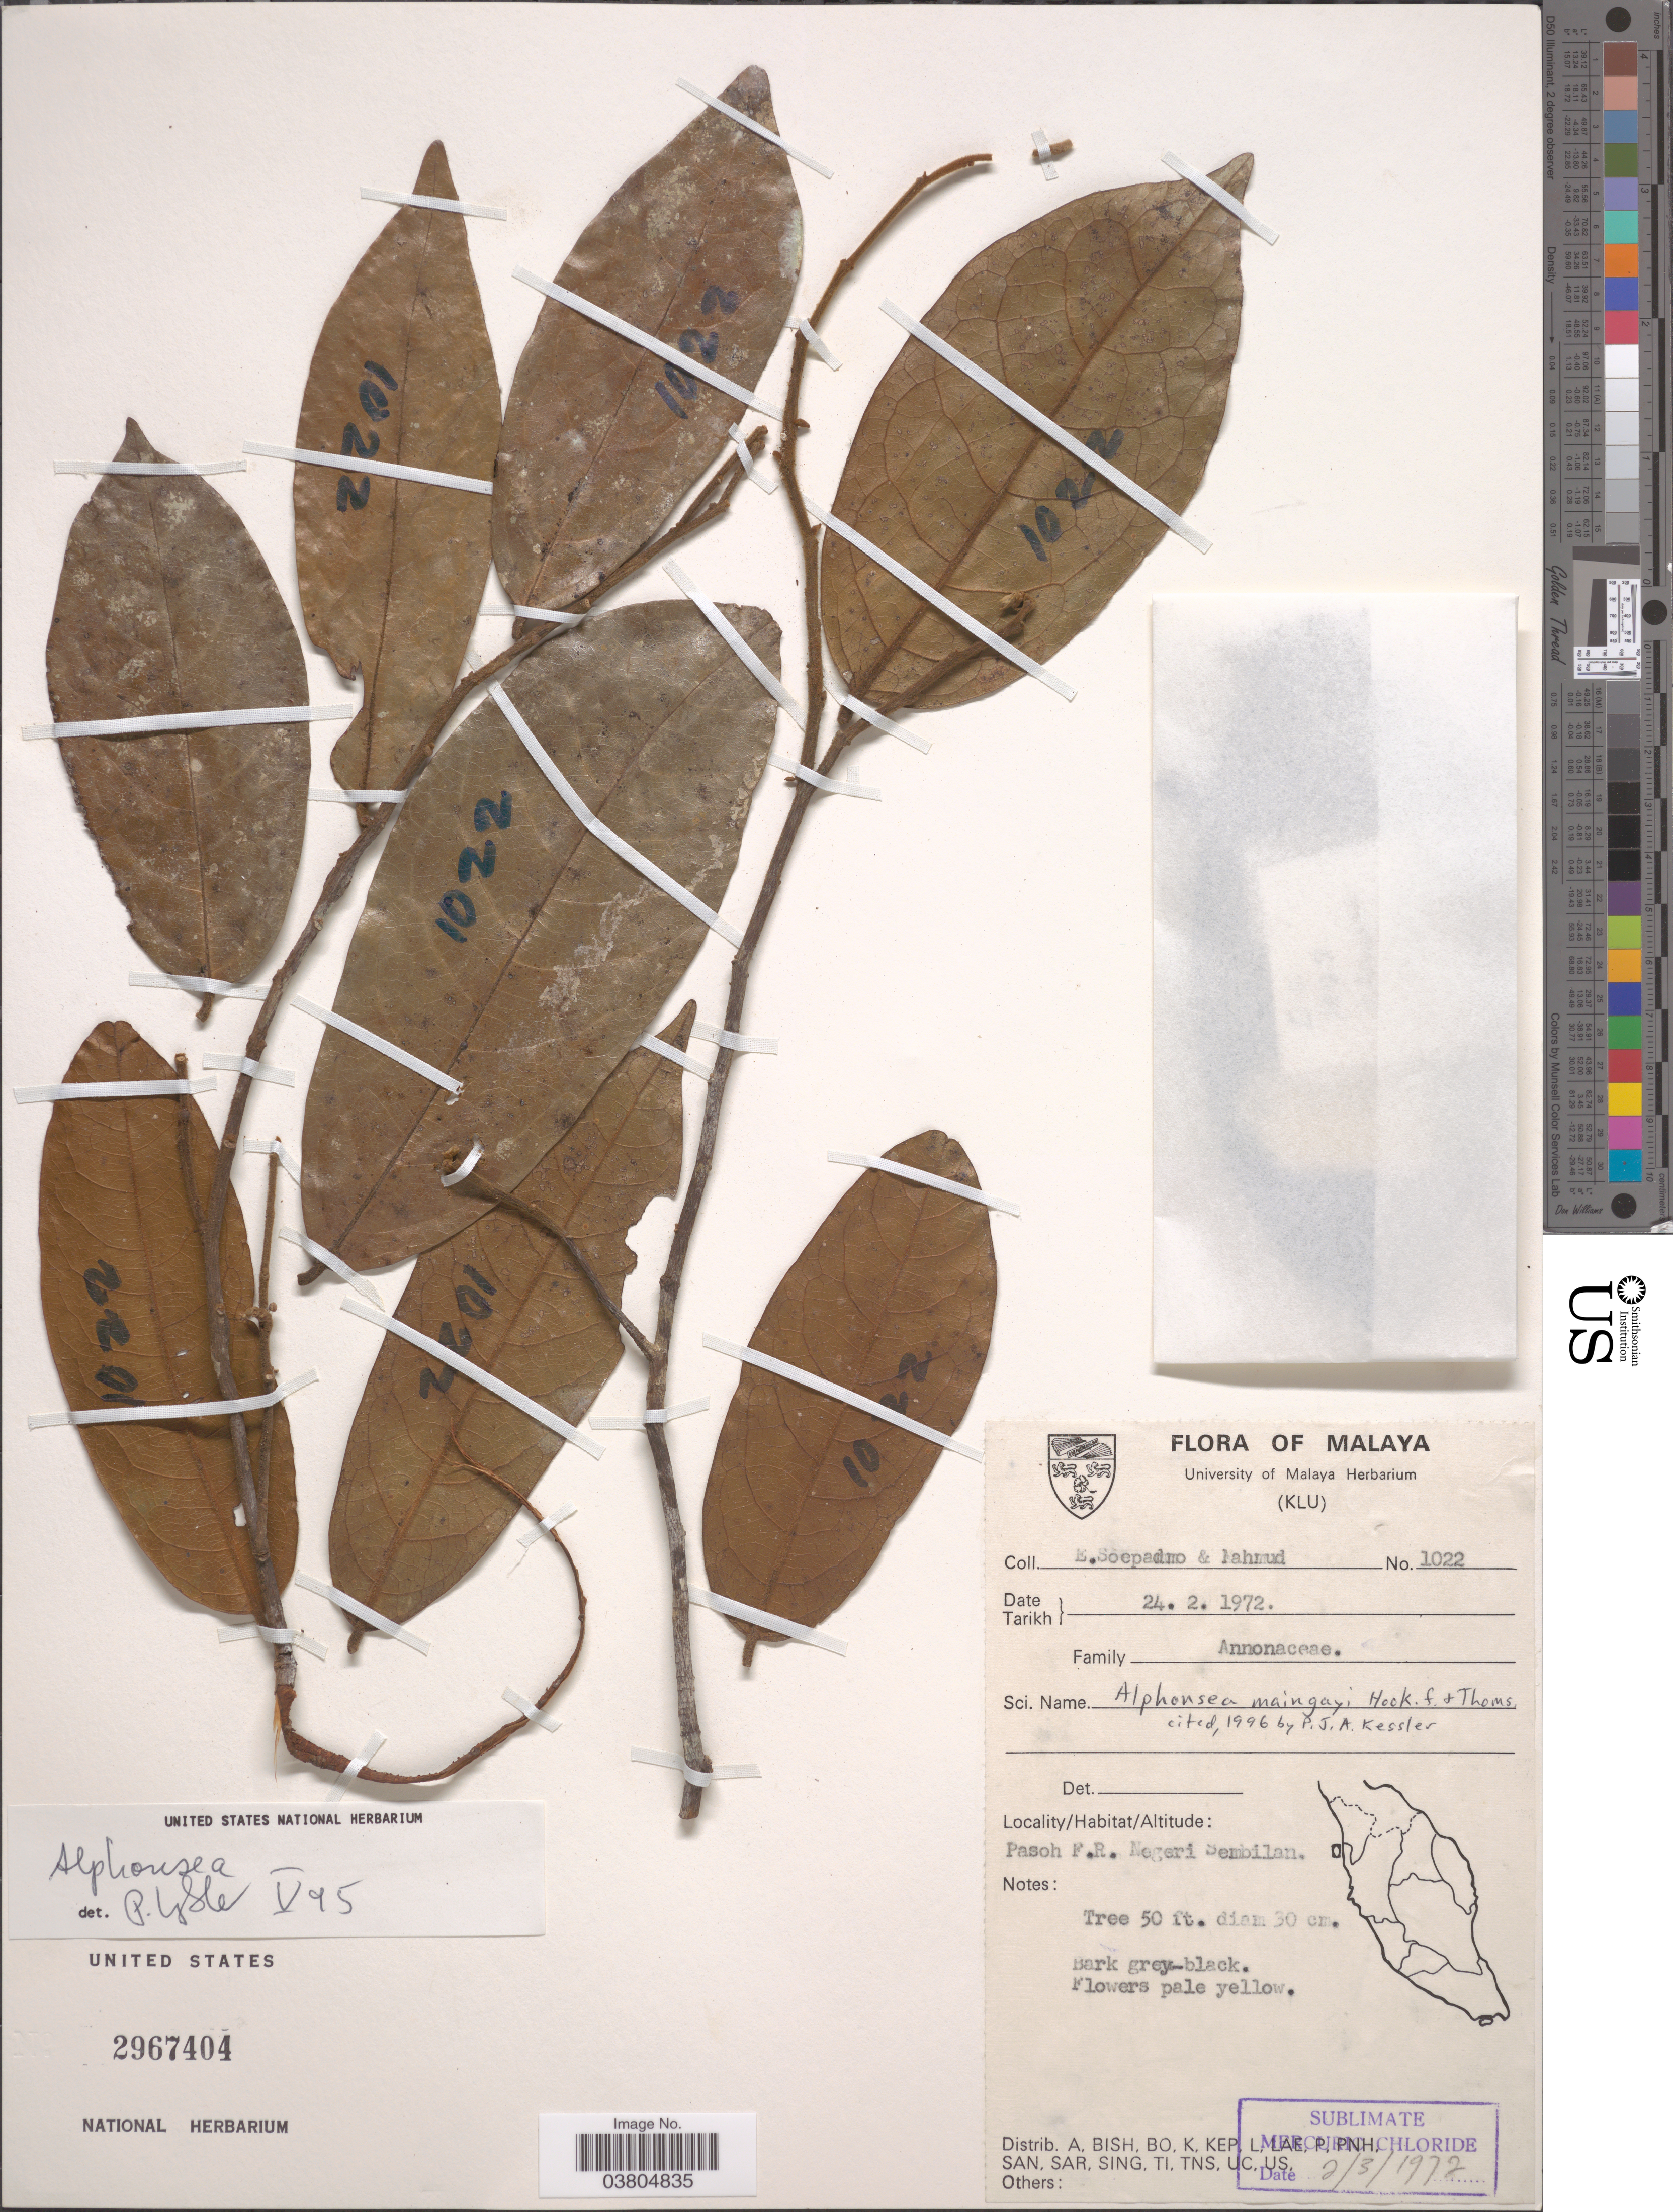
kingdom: Plantae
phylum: Tracheophyta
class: Magnoliopsida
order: Magnoliales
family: Annonaceae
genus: Alphonsea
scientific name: Alphonsea maingayi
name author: Hook. f. & Thoms.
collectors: E. Soepadmo & -. Mahmud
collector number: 1022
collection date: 1972-02-24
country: Malaysia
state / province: Negeri Sembilan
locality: Malaya. Pasoh F.R. Negeri Sembilan.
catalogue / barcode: US 2967404